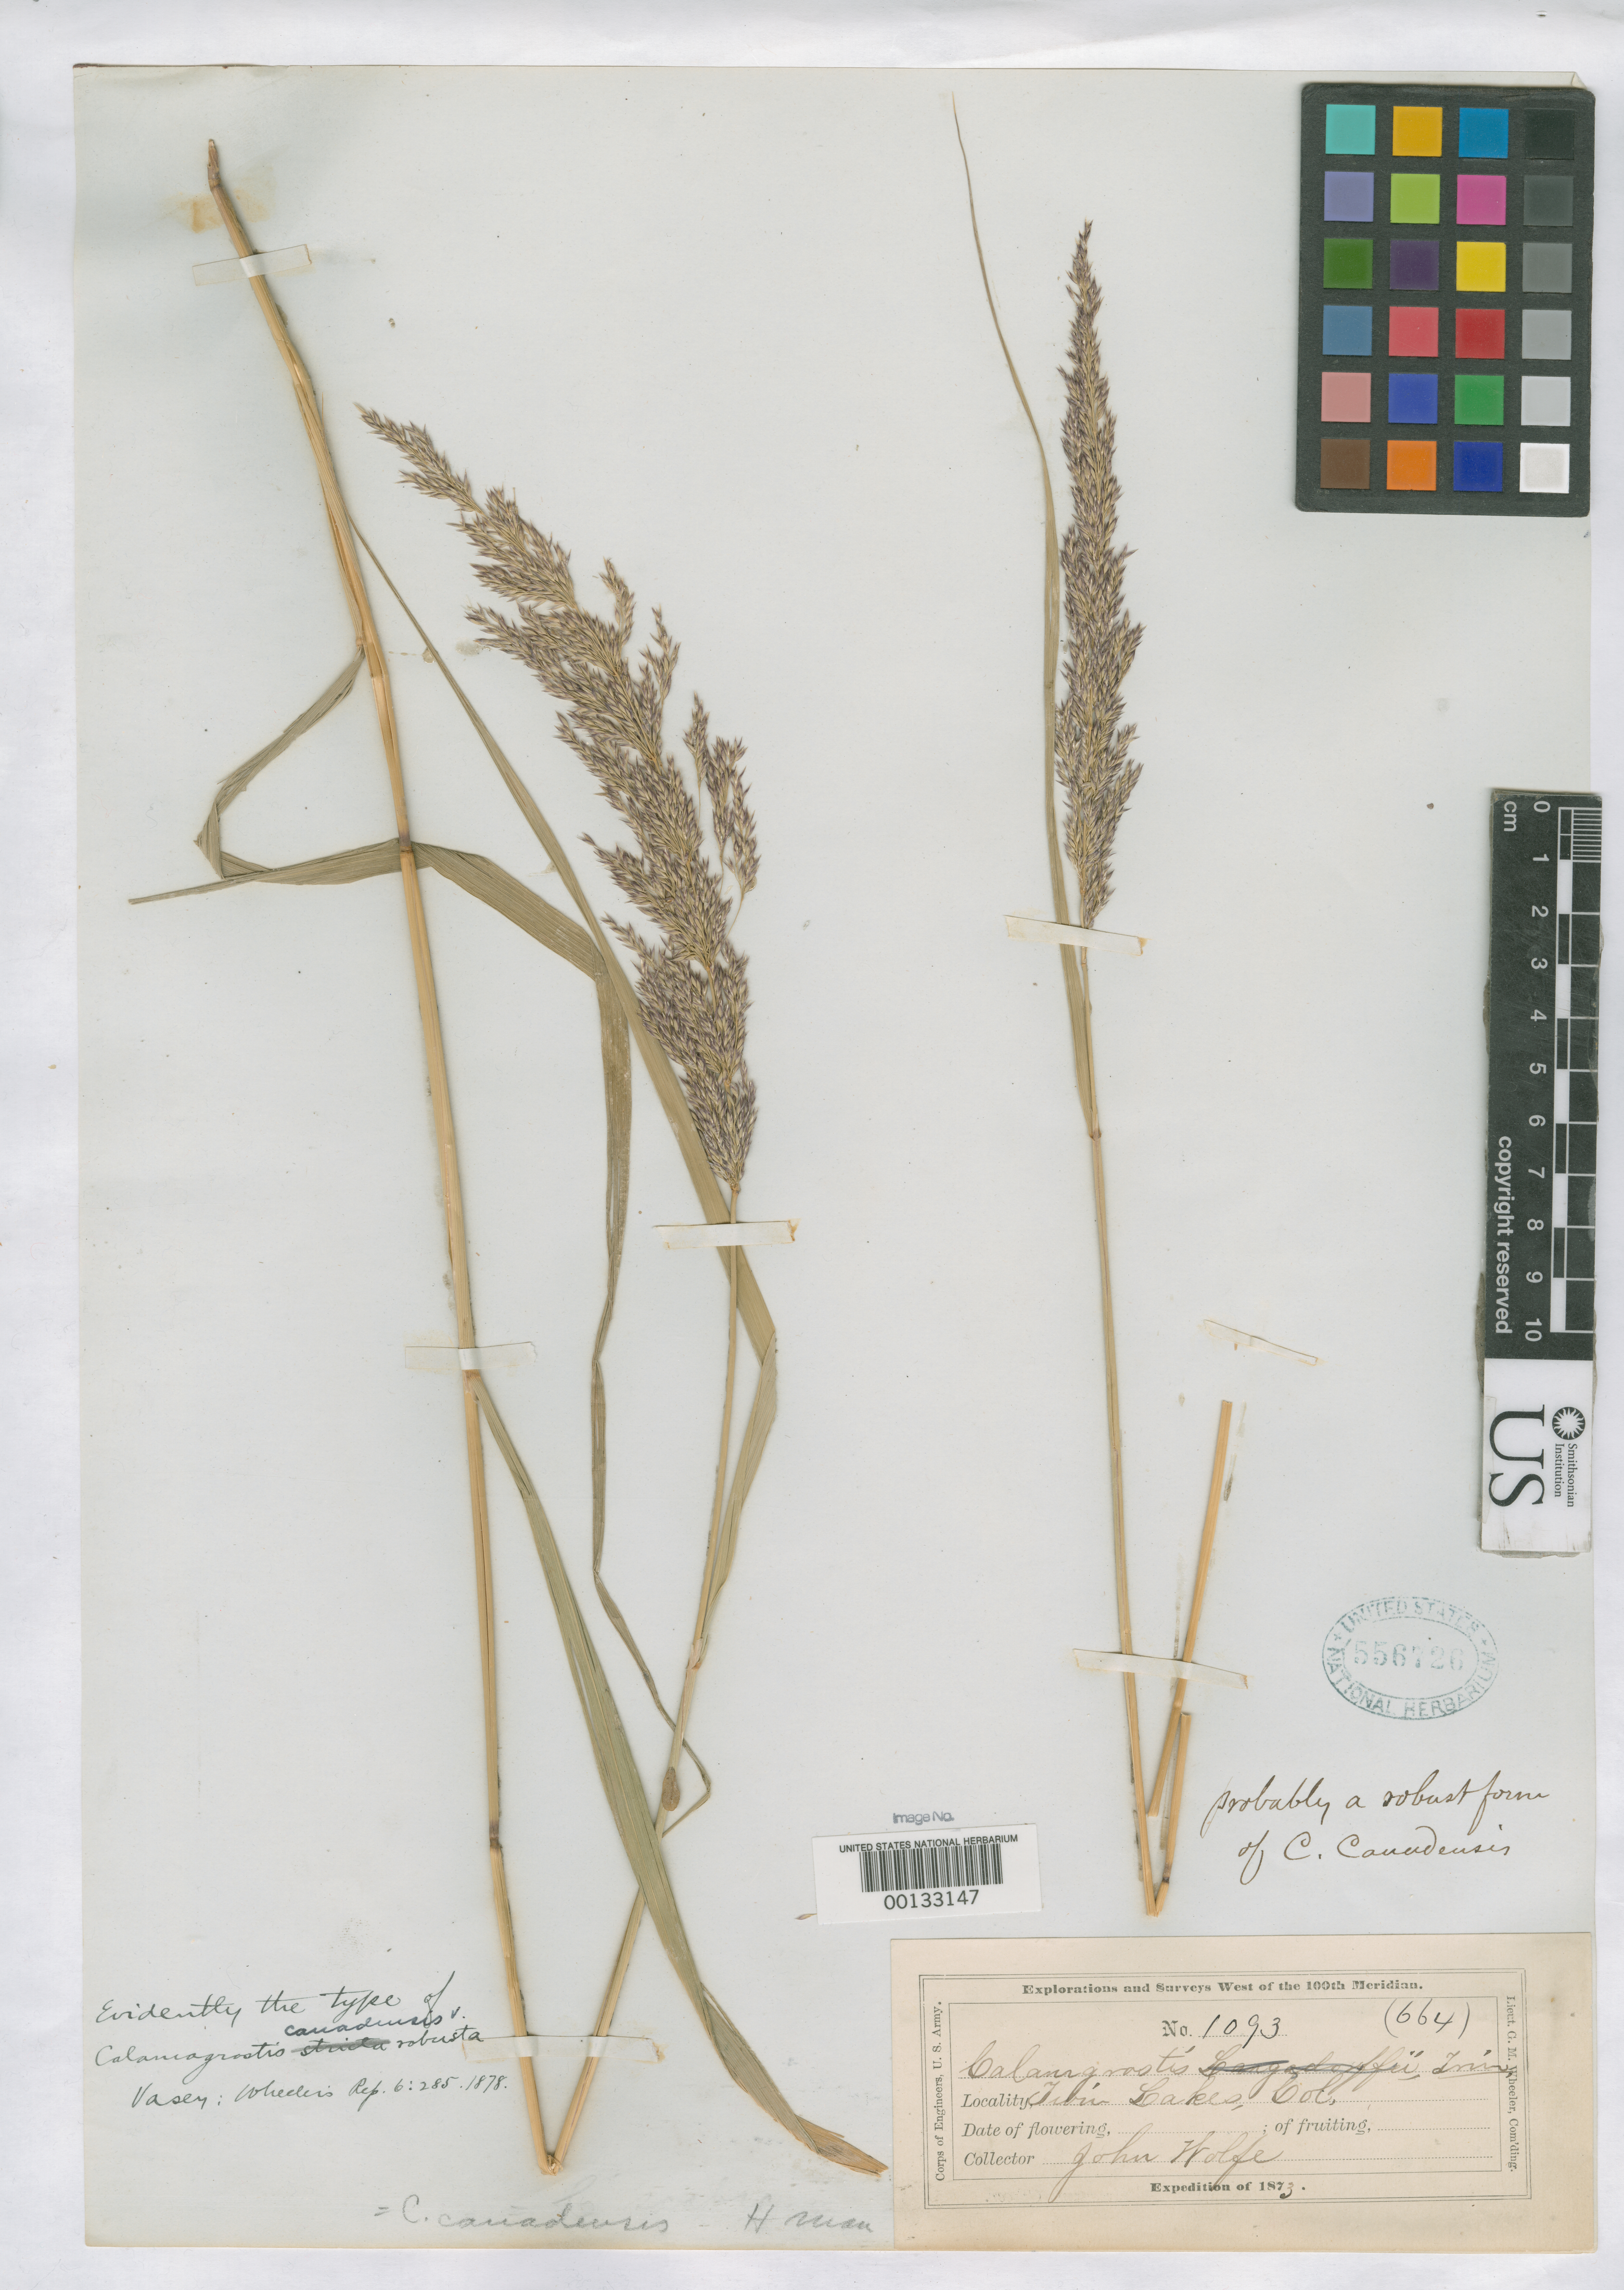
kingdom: Plantae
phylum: Tracheophyta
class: Liliopsida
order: Poales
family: Poaceae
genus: Calamagrostis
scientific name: Calamagrostis canadensis var. robusta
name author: Vasey in G.M. Wheeler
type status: Holotype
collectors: J. Wolfe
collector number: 1093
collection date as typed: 1873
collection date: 1873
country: United States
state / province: Colorado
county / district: Lake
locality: Twin Lakes.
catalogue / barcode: US 556726